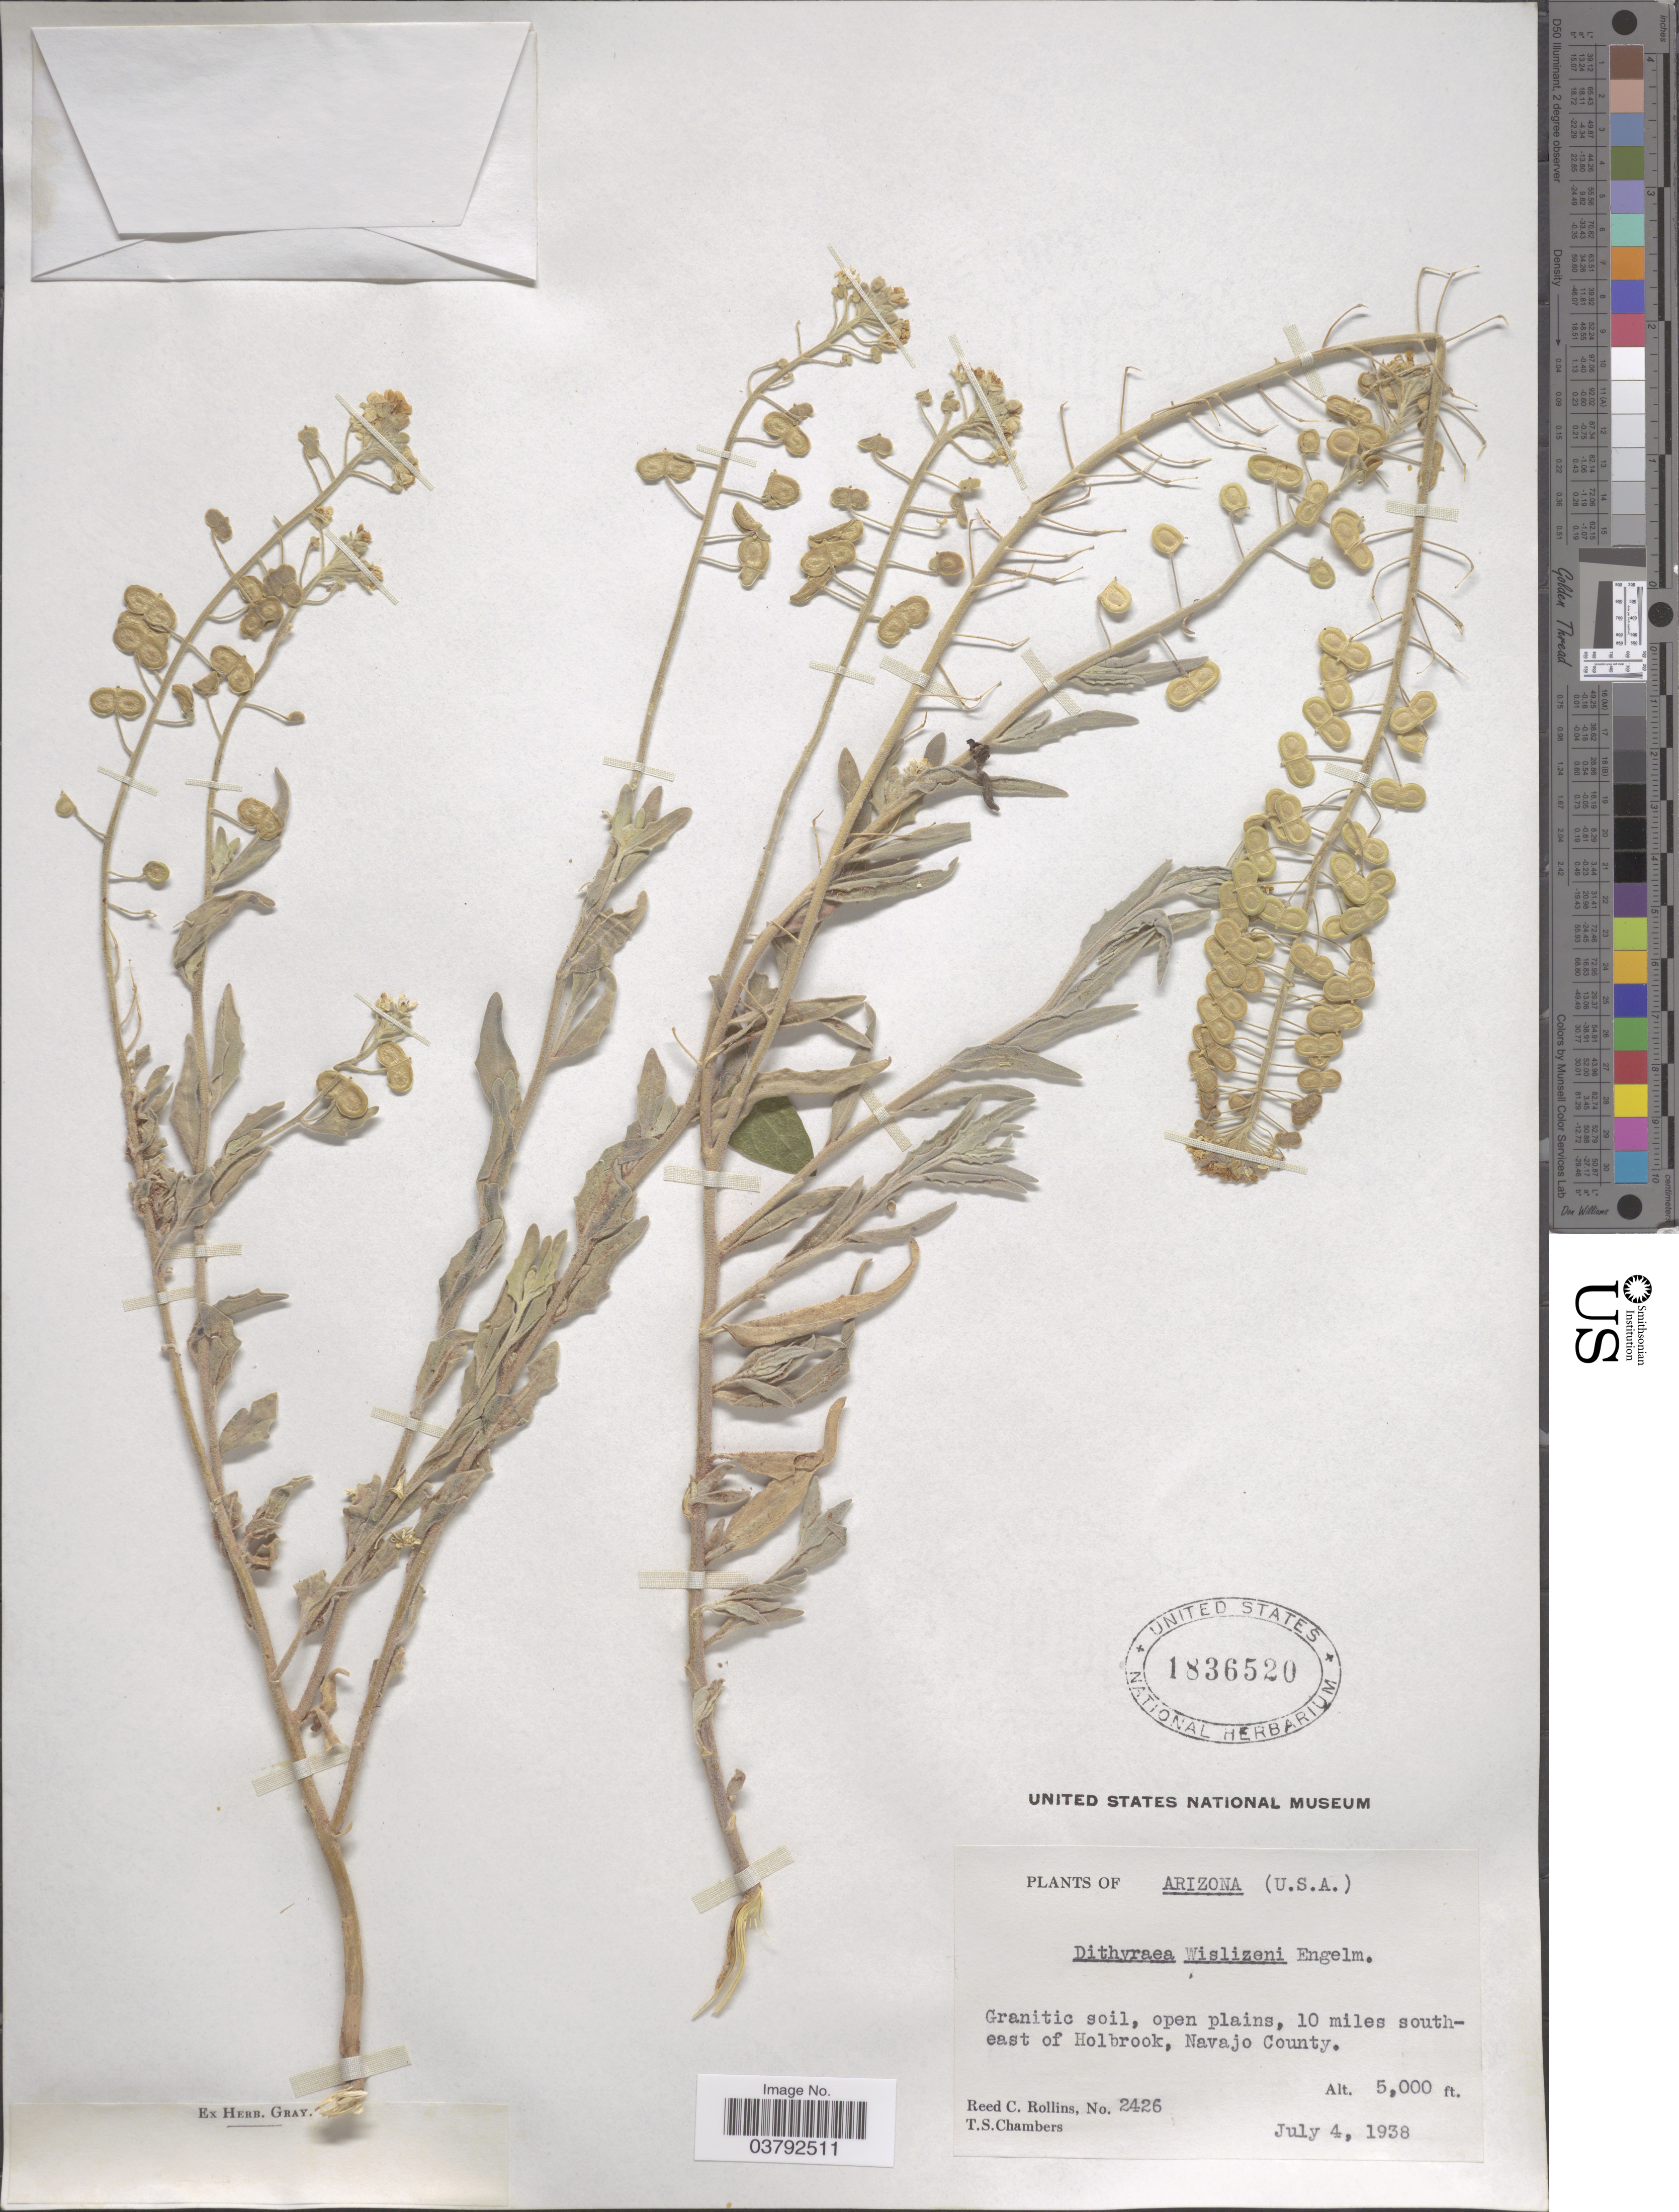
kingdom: Plantae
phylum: Tracheophyta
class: Magnoliopsida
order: Brassicales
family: Brassicaceae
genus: Dithyrea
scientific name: Dithyrea wislizeni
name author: Engelm.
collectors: R. C. Rollins & T. Chambers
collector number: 2426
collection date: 1938-07-04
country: United States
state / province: Arizona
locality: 10 miles southeast of Holbrook, Navajo County.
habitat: granitic soil, open plains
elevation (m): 1524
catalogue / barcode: US 1836520